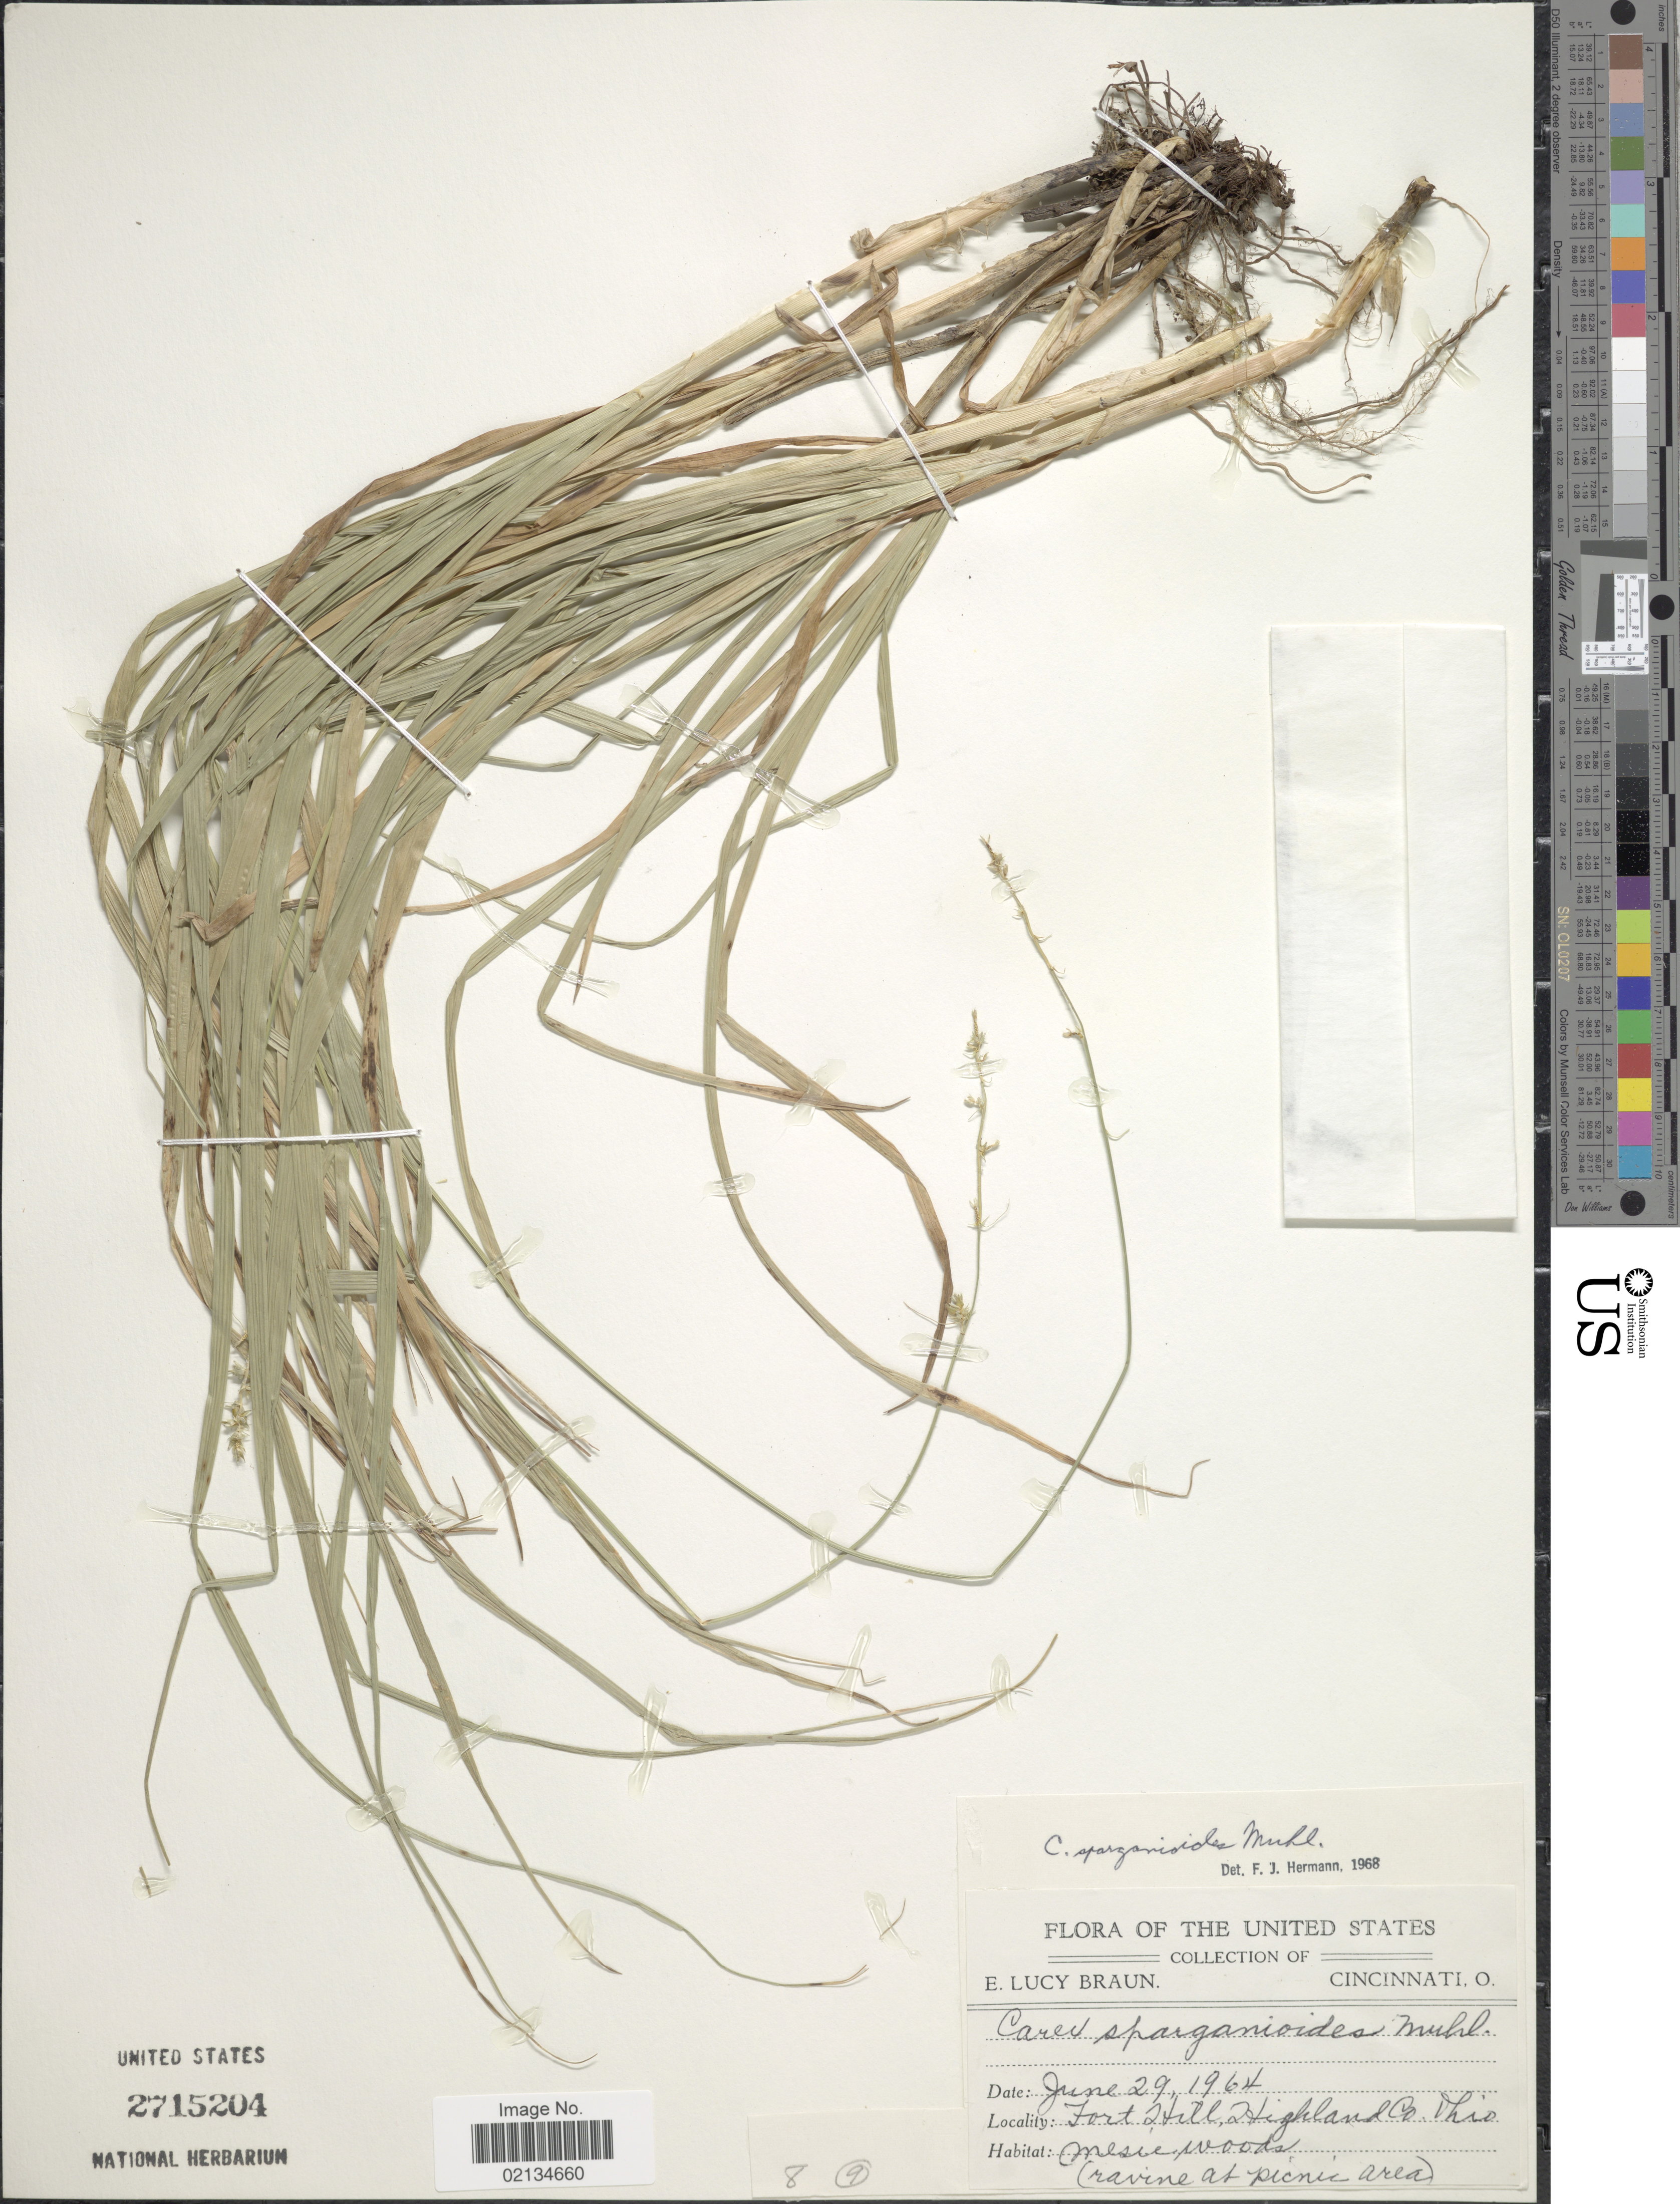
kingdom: Plantae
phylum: Tracheophyta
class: Liliopsida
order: Poales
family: Cyperaceae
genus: Carex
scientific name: Carex sparganioides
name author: Muhl. ex Willd.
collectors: E. L. Braun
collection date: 1964-06-29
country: United States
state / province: Ohio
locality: Fort Hill, Highland Co., mesic woods (ravine at picnic area).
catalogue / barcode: US 2715204